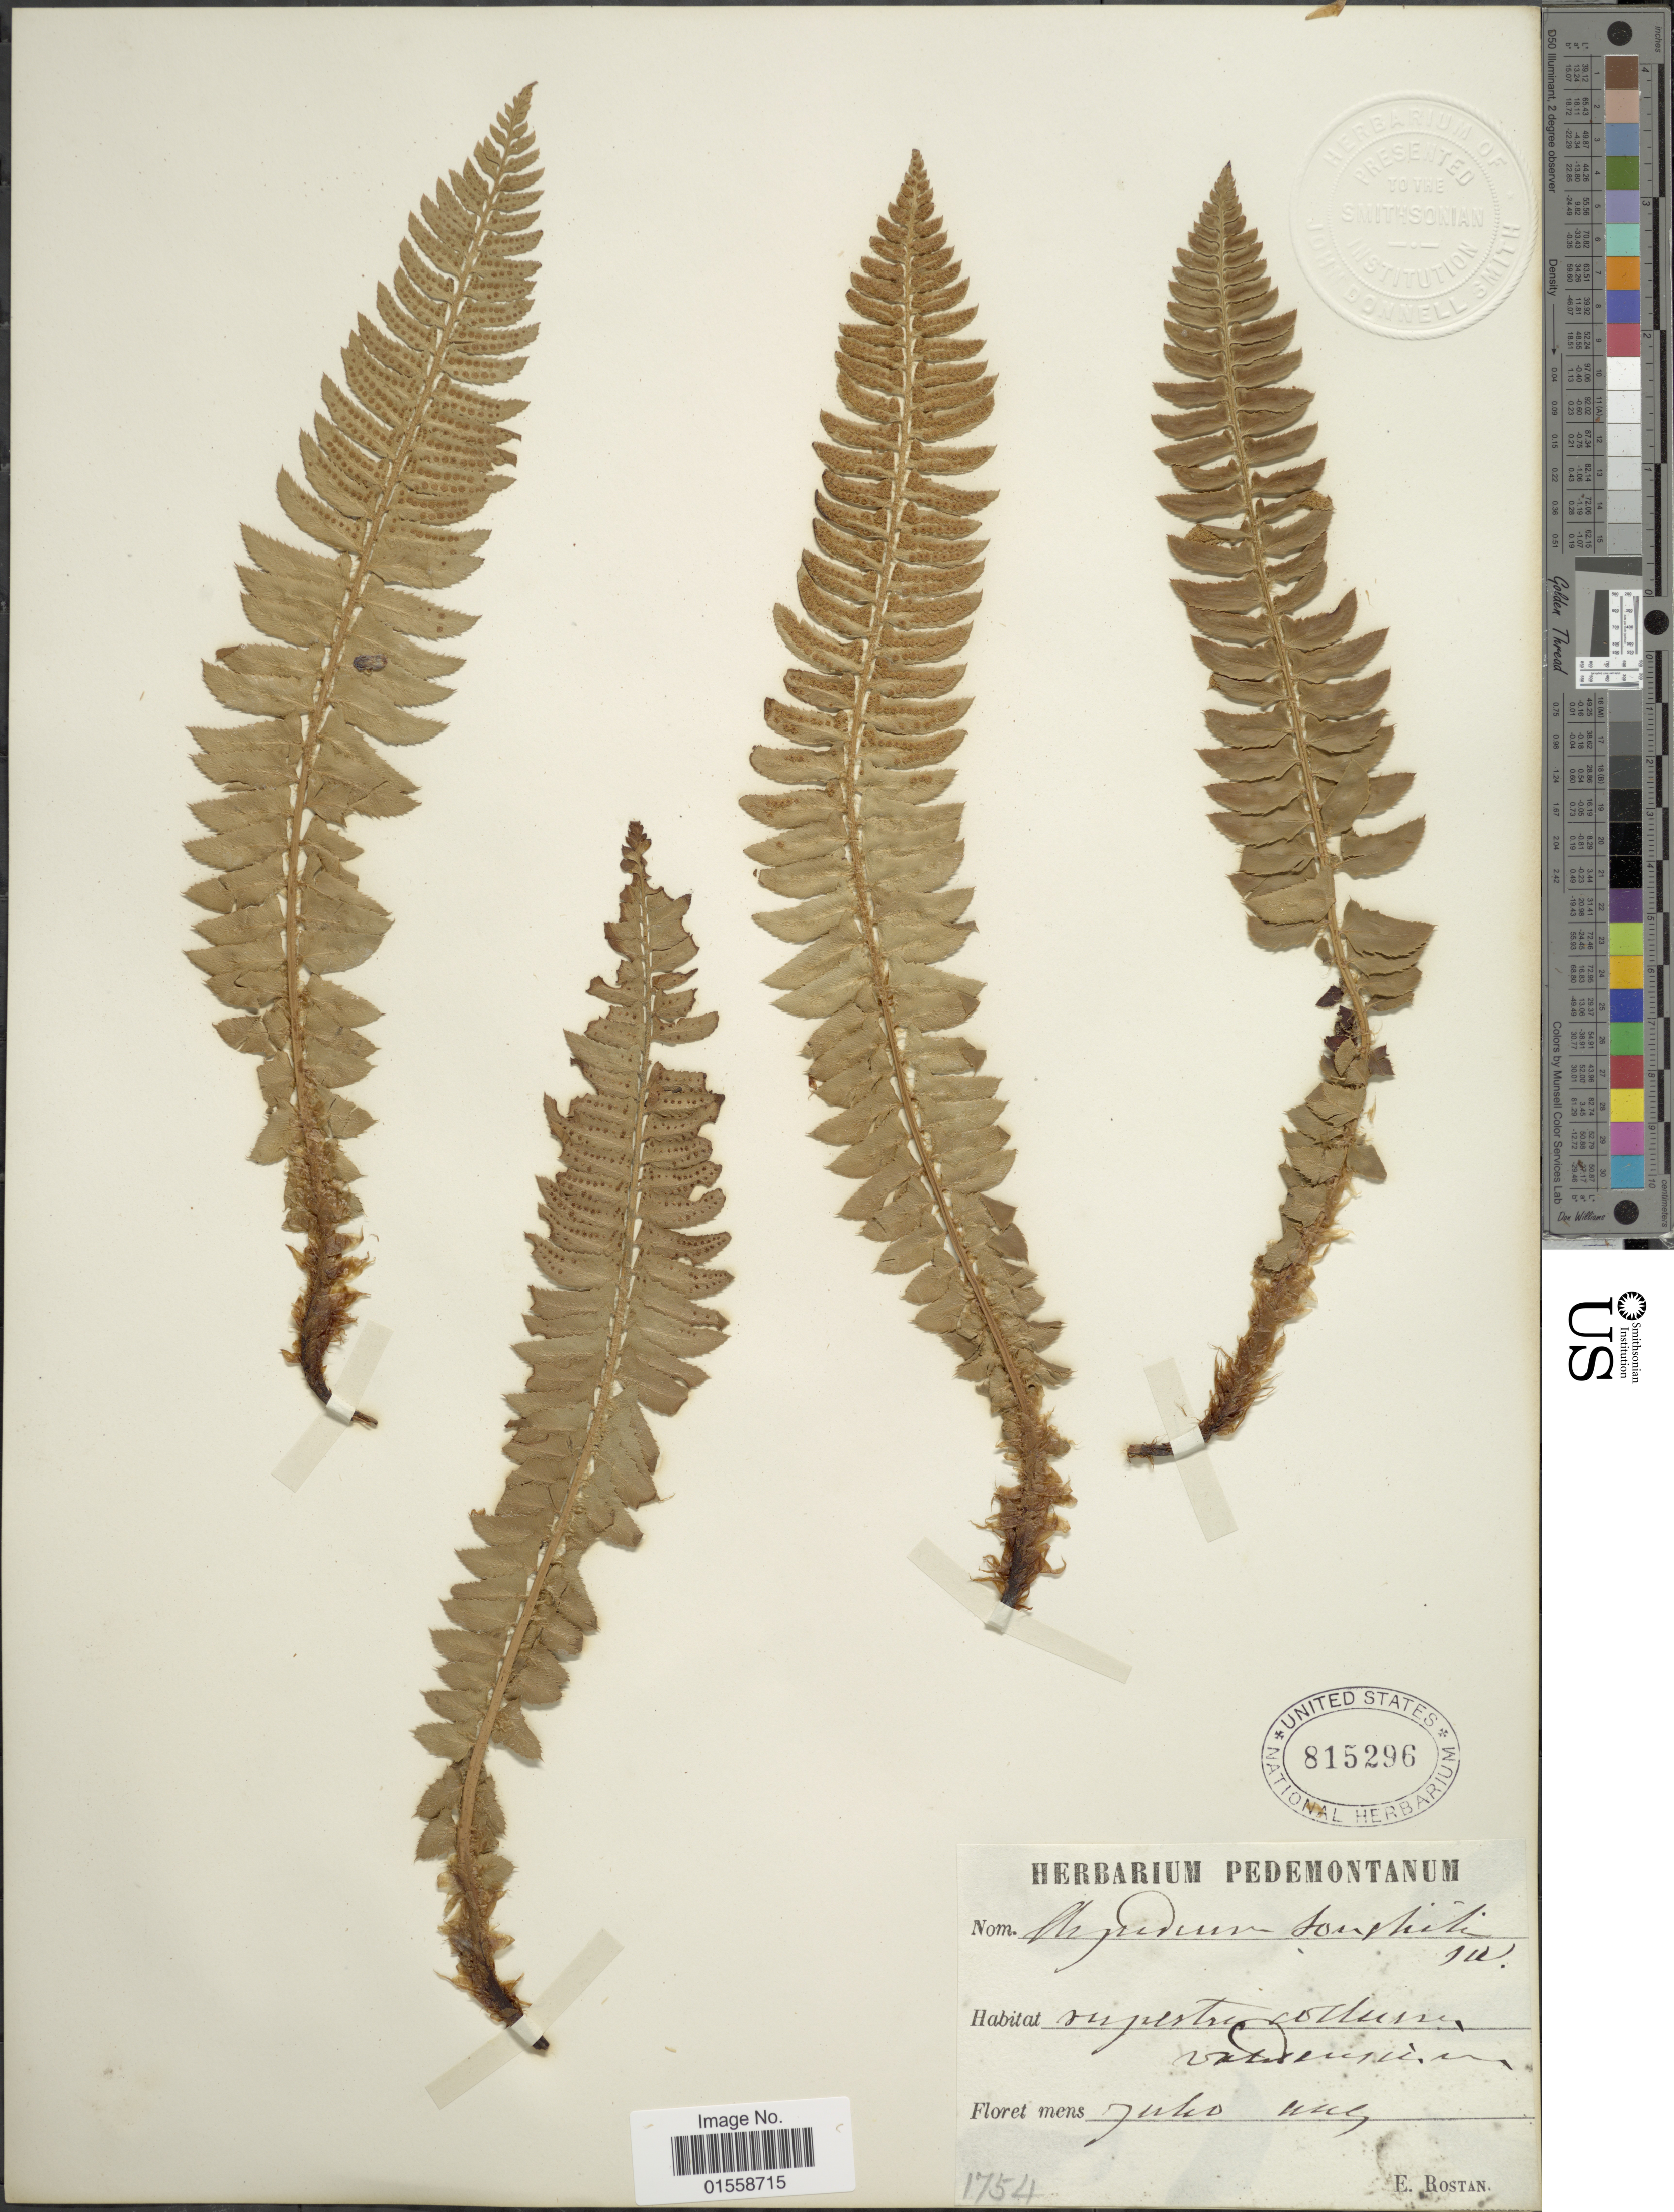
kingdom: Plantae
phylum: Tracheophyta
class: Polypodiopsida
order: Polypodiales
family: Dryopteridaceae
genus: Polystichum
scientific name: Polystichum lonchitis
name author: (Roth) L.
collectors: E. Bostan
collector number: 1754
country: Italy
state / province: Piedmont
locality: Valemium, Sujestra Collune [interpreted]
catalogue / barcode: US 815296